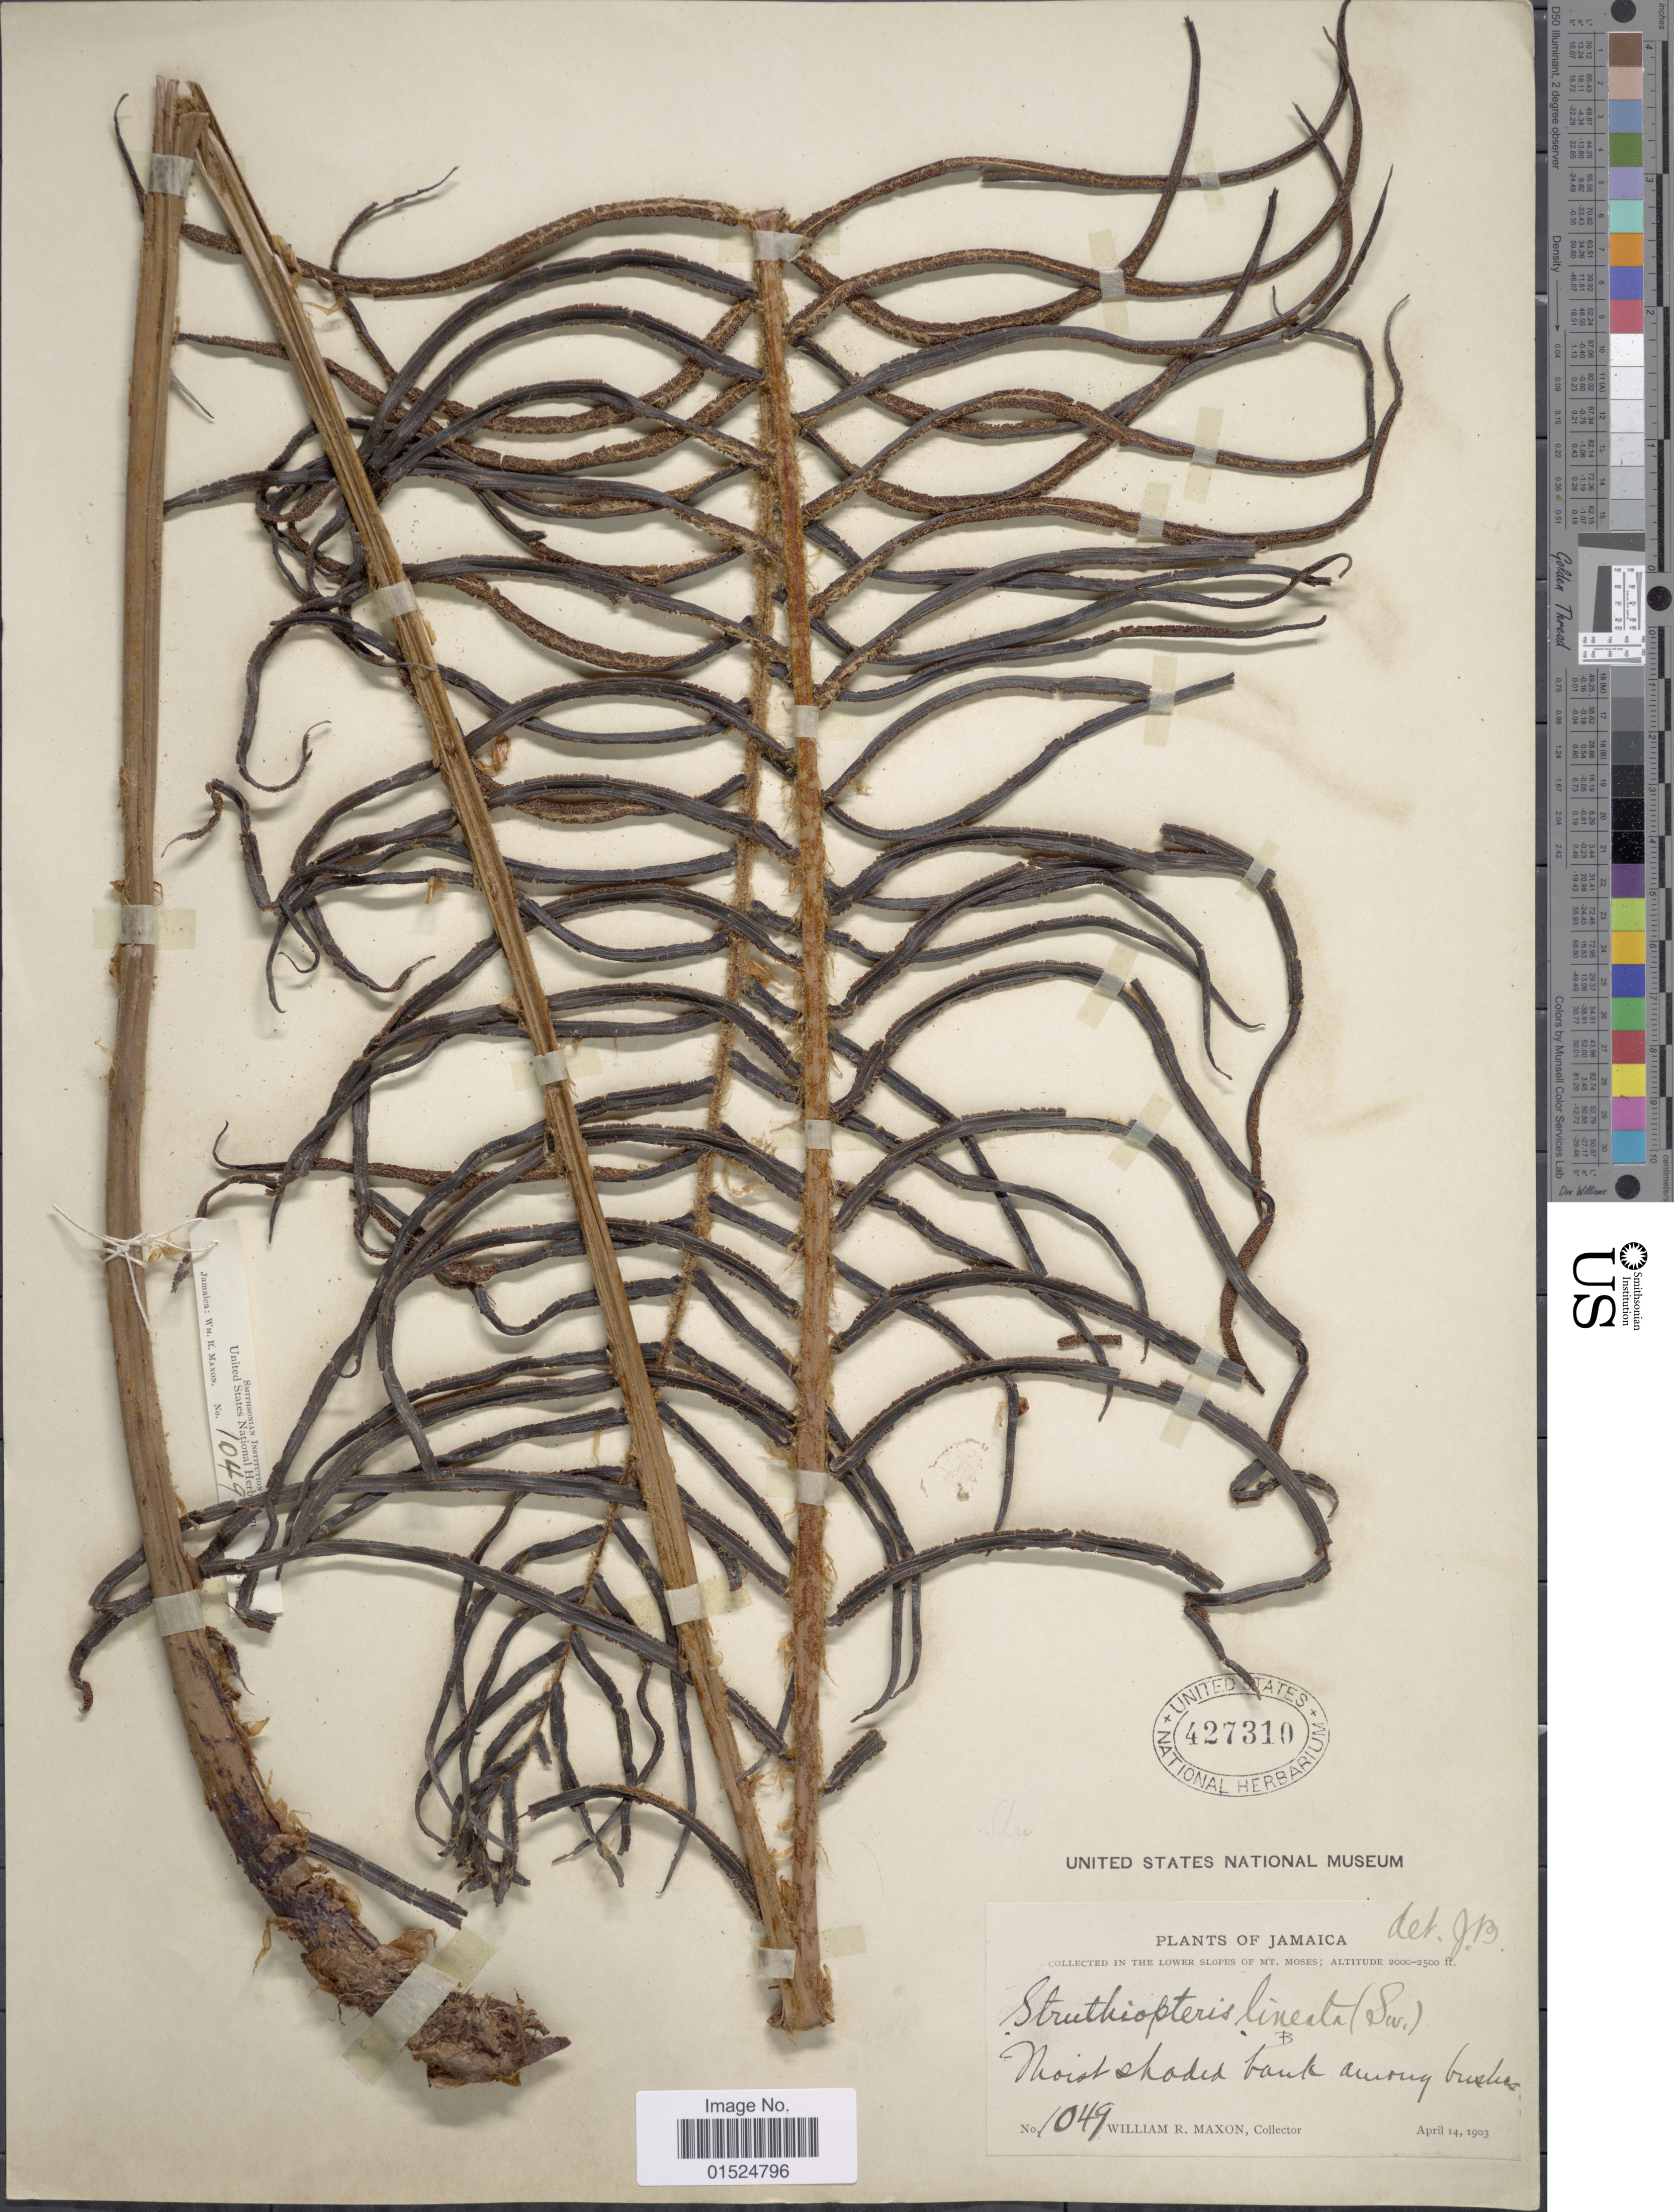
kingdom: Plantae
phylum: Tracheophyta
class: Polypodiopsida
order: Polypodiales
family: Blechnaceae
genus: Blechnum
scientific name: Blechnum lineatum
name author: (Sw.) C. Chr.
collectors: W. R. Maxon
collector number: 1049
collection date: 1903-04-14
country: Jamaica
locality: In the lower slopes of Mt. Moses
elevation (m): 610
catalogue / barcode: US 427310